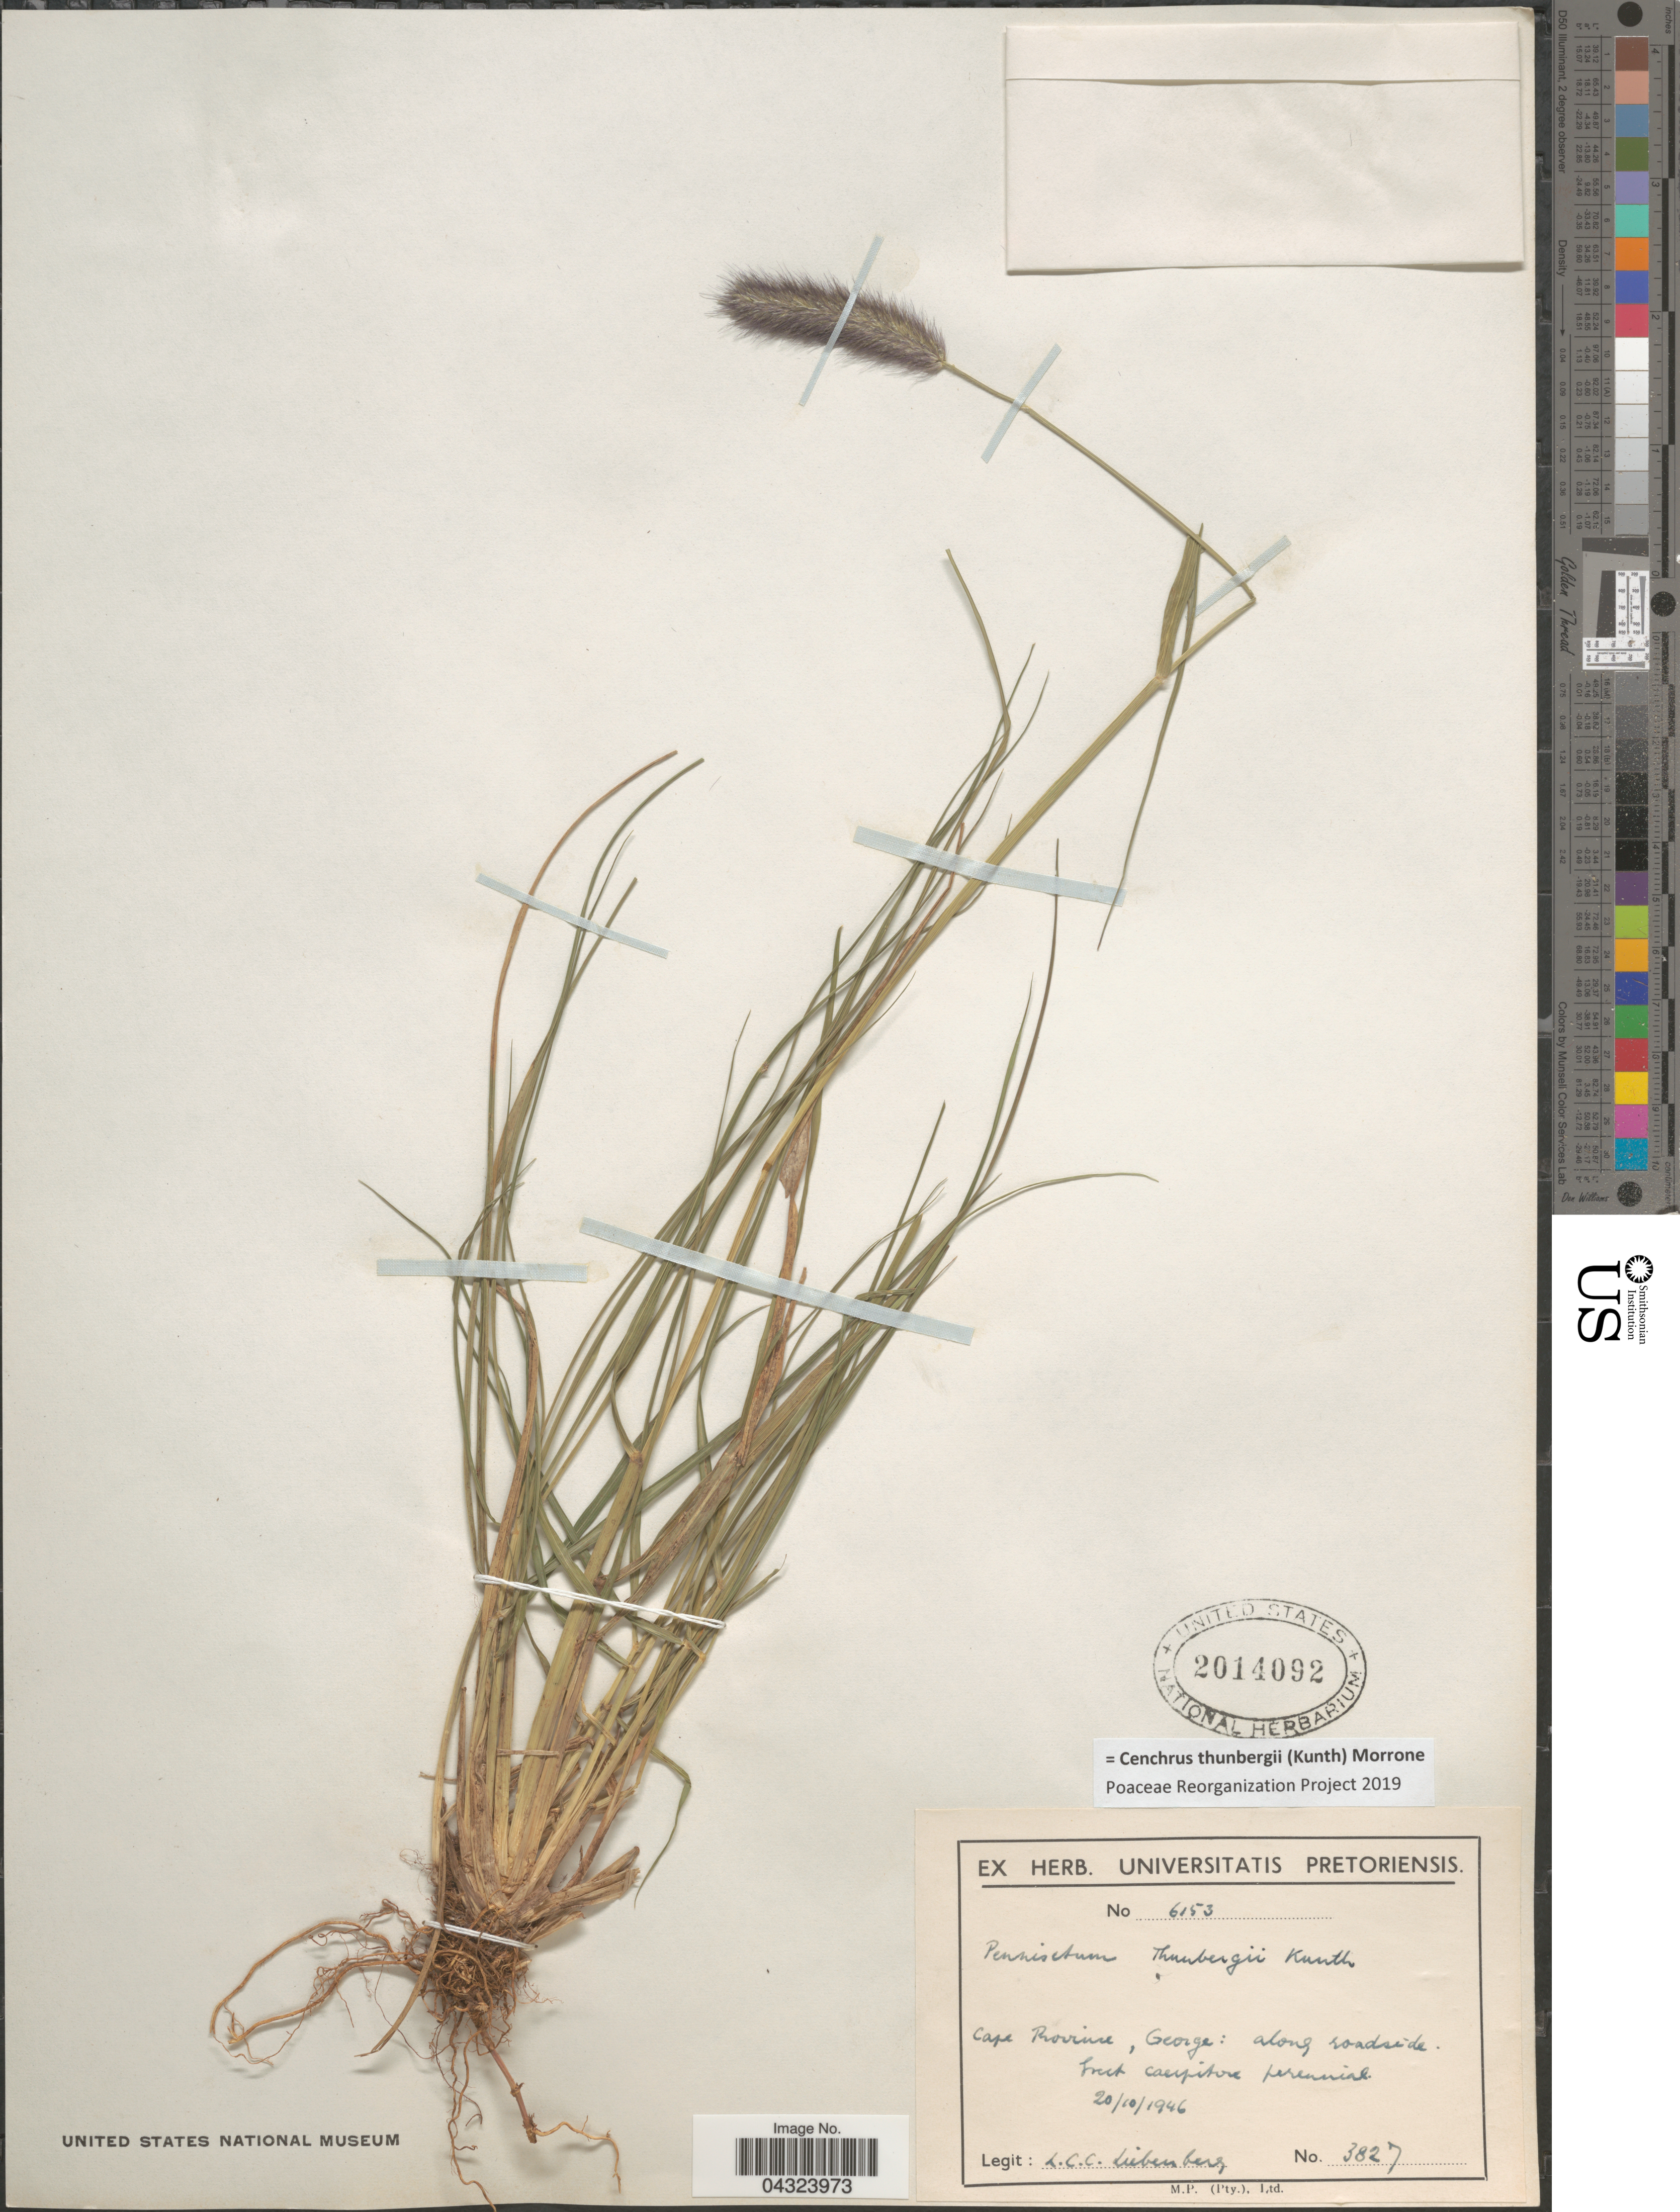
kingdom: Plantae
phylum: Tracheophyta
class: Liliopsida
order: Poales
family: Poaceae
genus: Cenchrus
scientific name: Cenchrus thunbergii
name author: (Kunth) Morrone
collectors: L. Liebenberg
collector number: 3827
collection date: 1946-10-20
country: South Africa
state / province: Western Cape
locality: George: along roadside.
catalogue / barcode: US 2014092